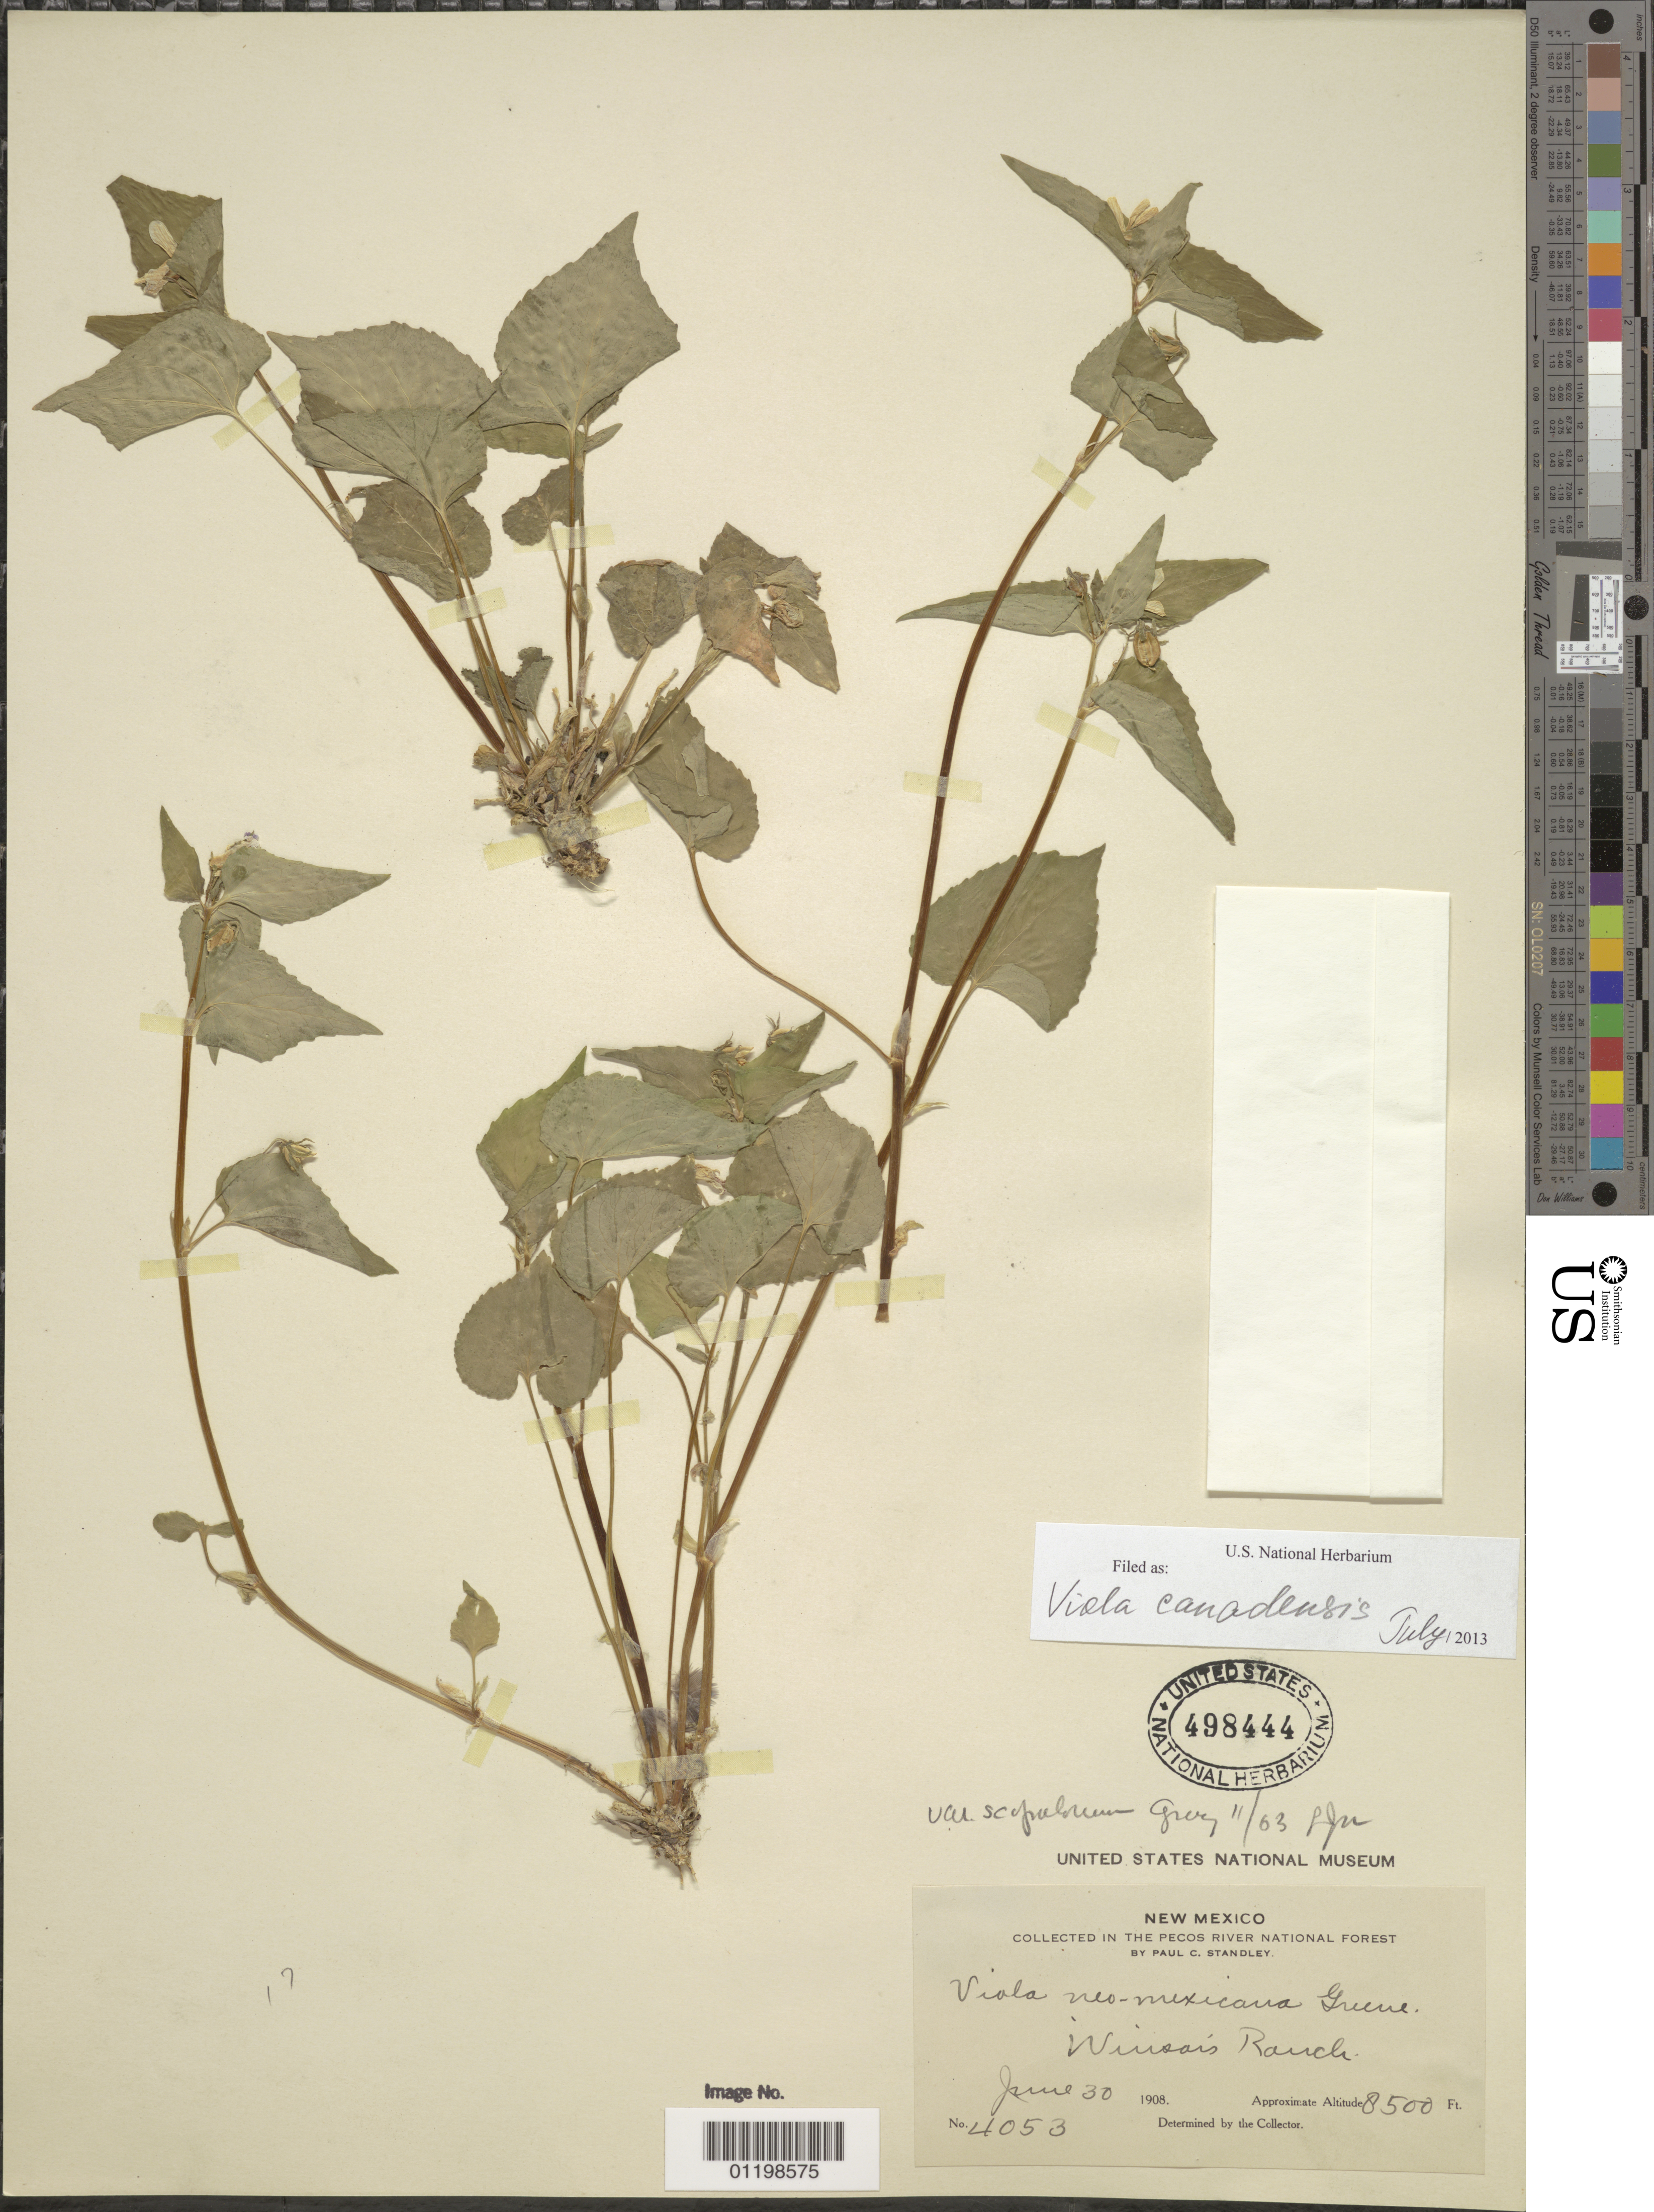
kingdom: Plantae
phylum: Tracheophyta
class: Magnoliopsida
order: Malpighiales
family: Violaceae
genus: Viola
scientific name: Viola canadensis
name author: L.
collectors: P. C. Standley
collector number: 4053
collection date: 1908-06-30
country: United States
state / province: New Mexico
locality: Winsor's Ranch, in the Pecos River National Forest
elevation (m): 2591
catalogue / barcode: US 498444